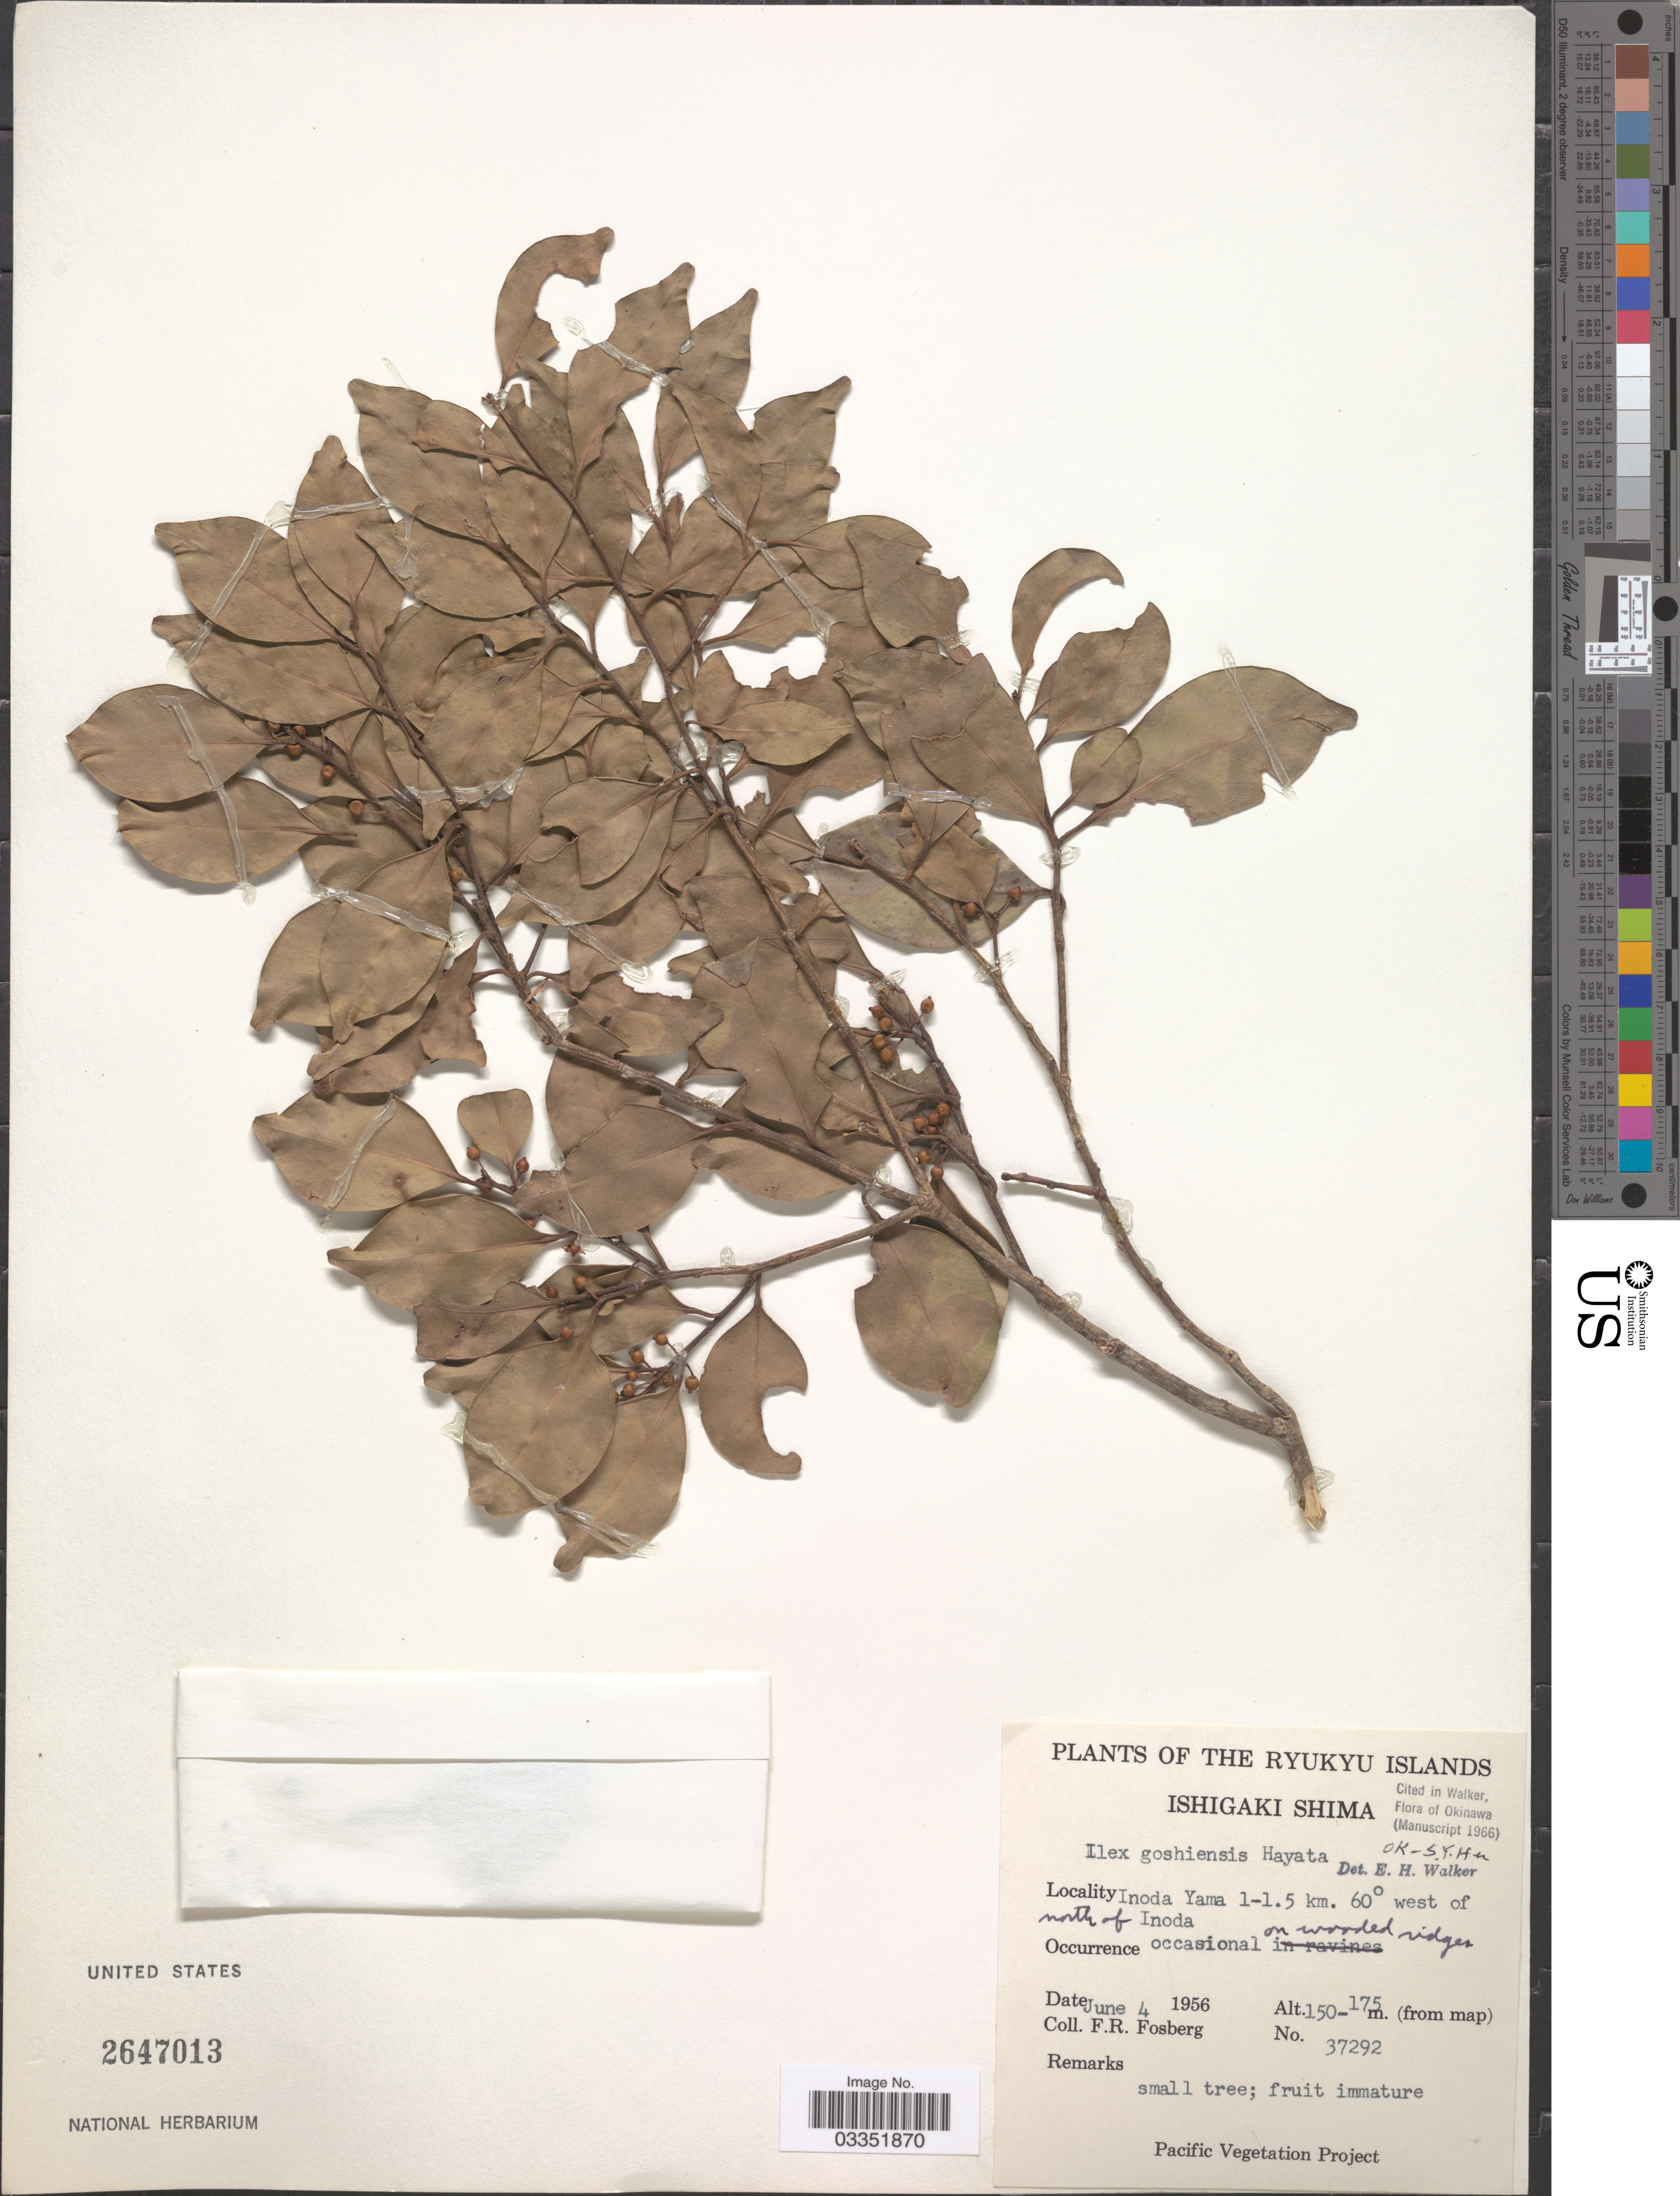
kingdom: Plantae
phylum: Tracheophyta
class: Magnoliopsida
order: Aquifoliales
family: Aquifoliaceae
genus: Ilex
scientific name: Ilex goshiensis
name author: Hayata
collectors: F. R. Fosberg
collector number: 37292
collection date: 1956-06-04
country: Japan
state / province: Okinawa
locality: The Ryukyu Islands. Ishigaki Shima. Inoda Yama 1-1.5 km. 60° west of north of Inoda.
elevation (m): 150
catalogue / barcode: US 2647013